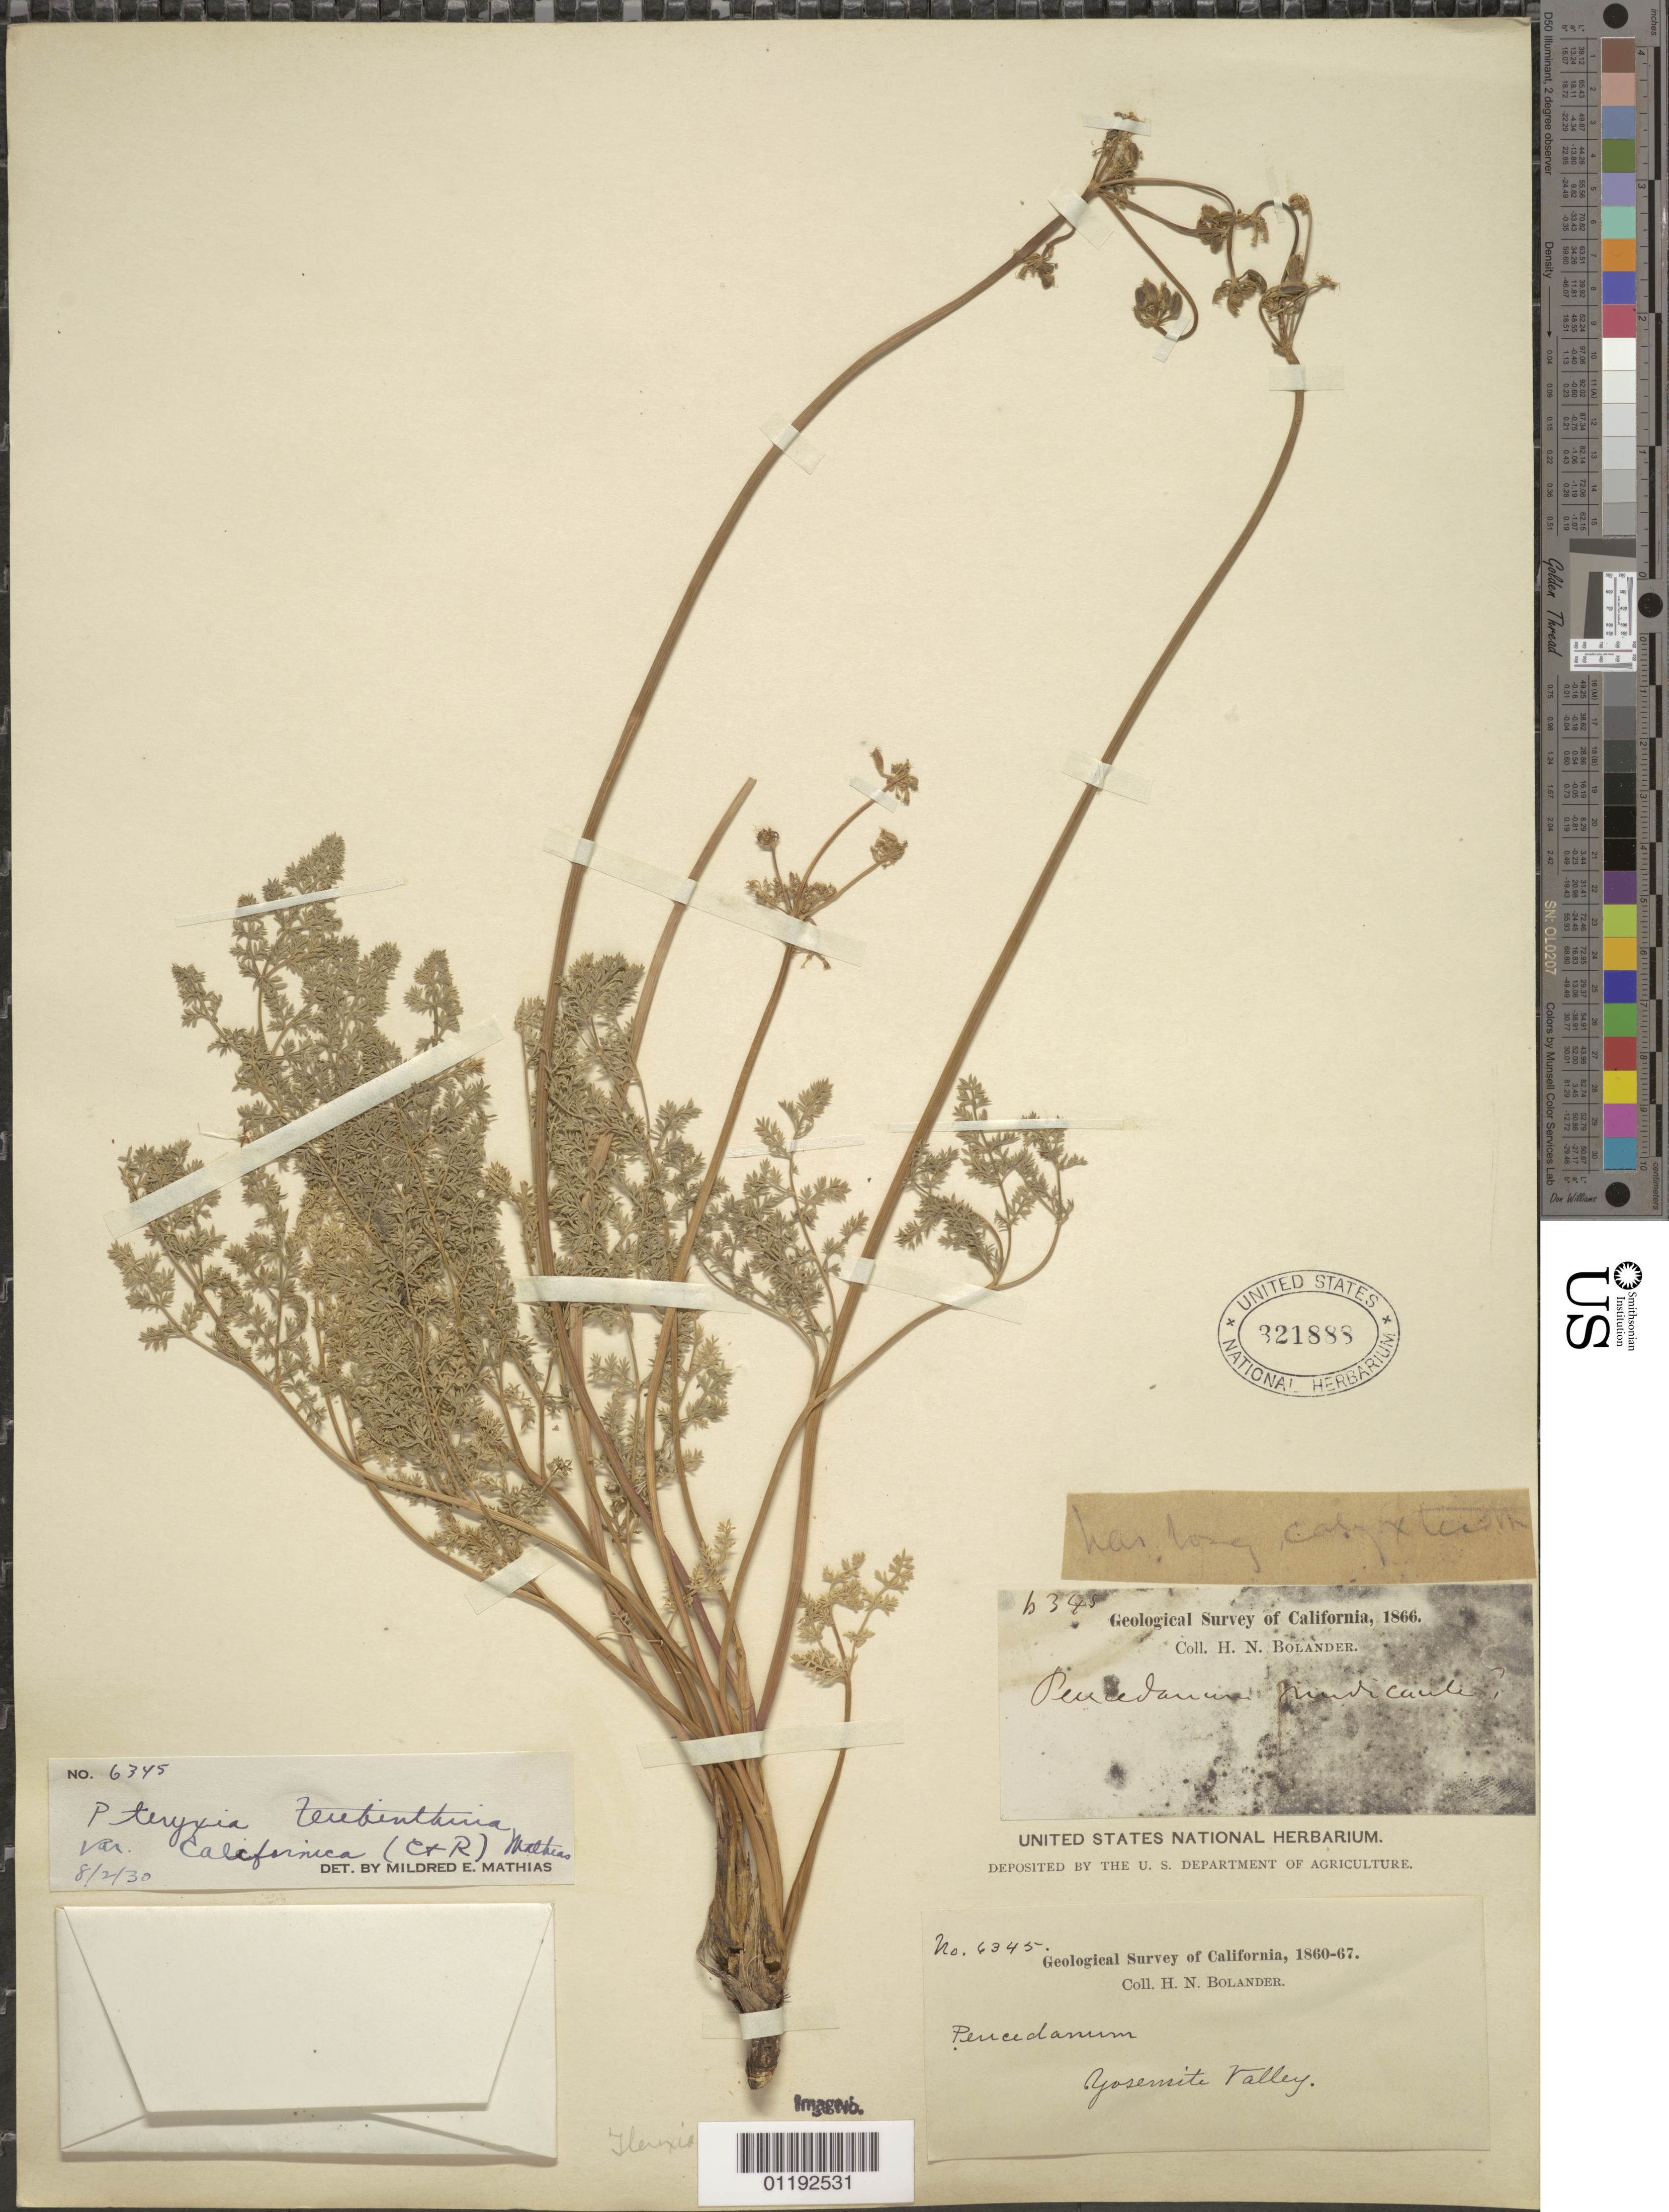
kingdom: Plantae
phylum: Tracheophyta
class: Magnoliopsida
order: Apiales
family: Apiaceae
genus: Pteryxia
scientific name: Pteryxia terebinthina var. californica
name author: (J.M. Coult. & Rose) Mathias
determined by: Mathias, M. E.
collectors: H. Bolander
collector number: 6345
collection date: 1866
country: United States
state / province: California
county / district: Mariposa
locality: Yosemite Valley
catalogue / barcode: US 321888